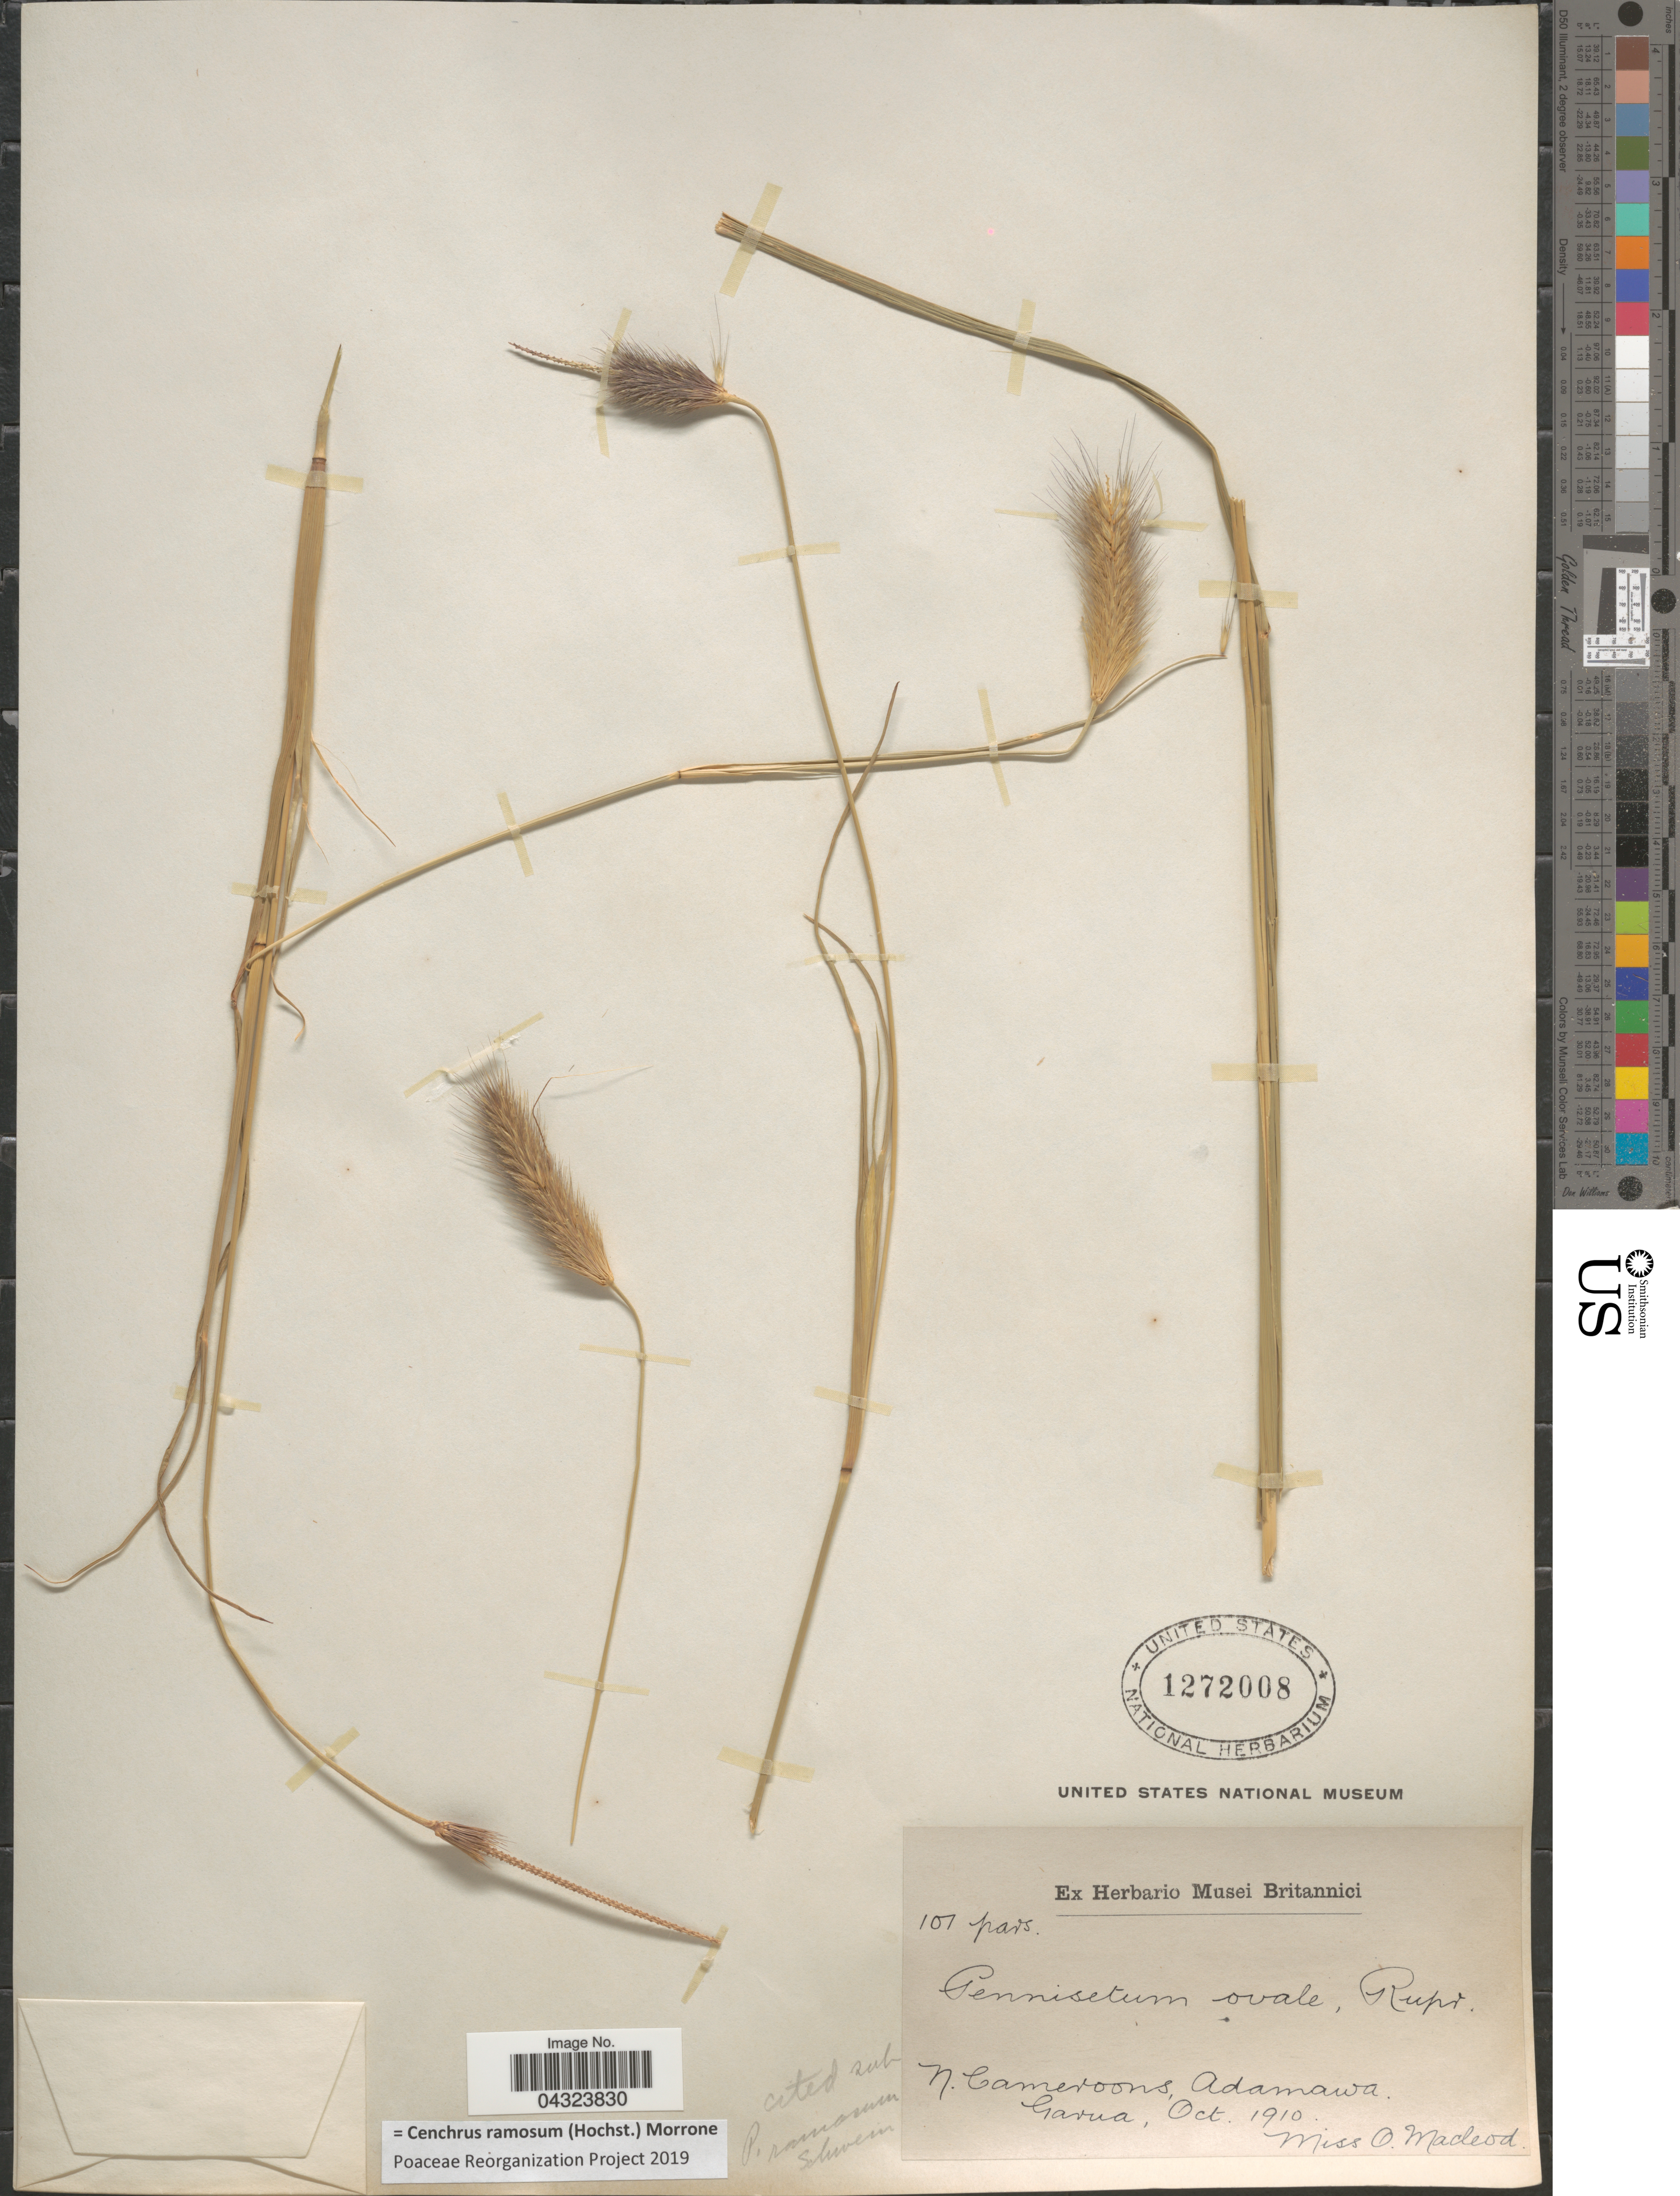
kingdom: Plantae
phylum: Tracheophyta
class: Liliopsida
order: Poales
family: Poaceae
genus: Cenchrus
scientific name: Cenchrus ramosum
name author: (Hochst.) Morrone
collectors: O. Macleod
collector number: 101pars*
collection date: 1910-10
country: Cameroon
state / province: Adamawa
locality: N. Cameroons, Garua.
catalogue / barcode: US 1272008